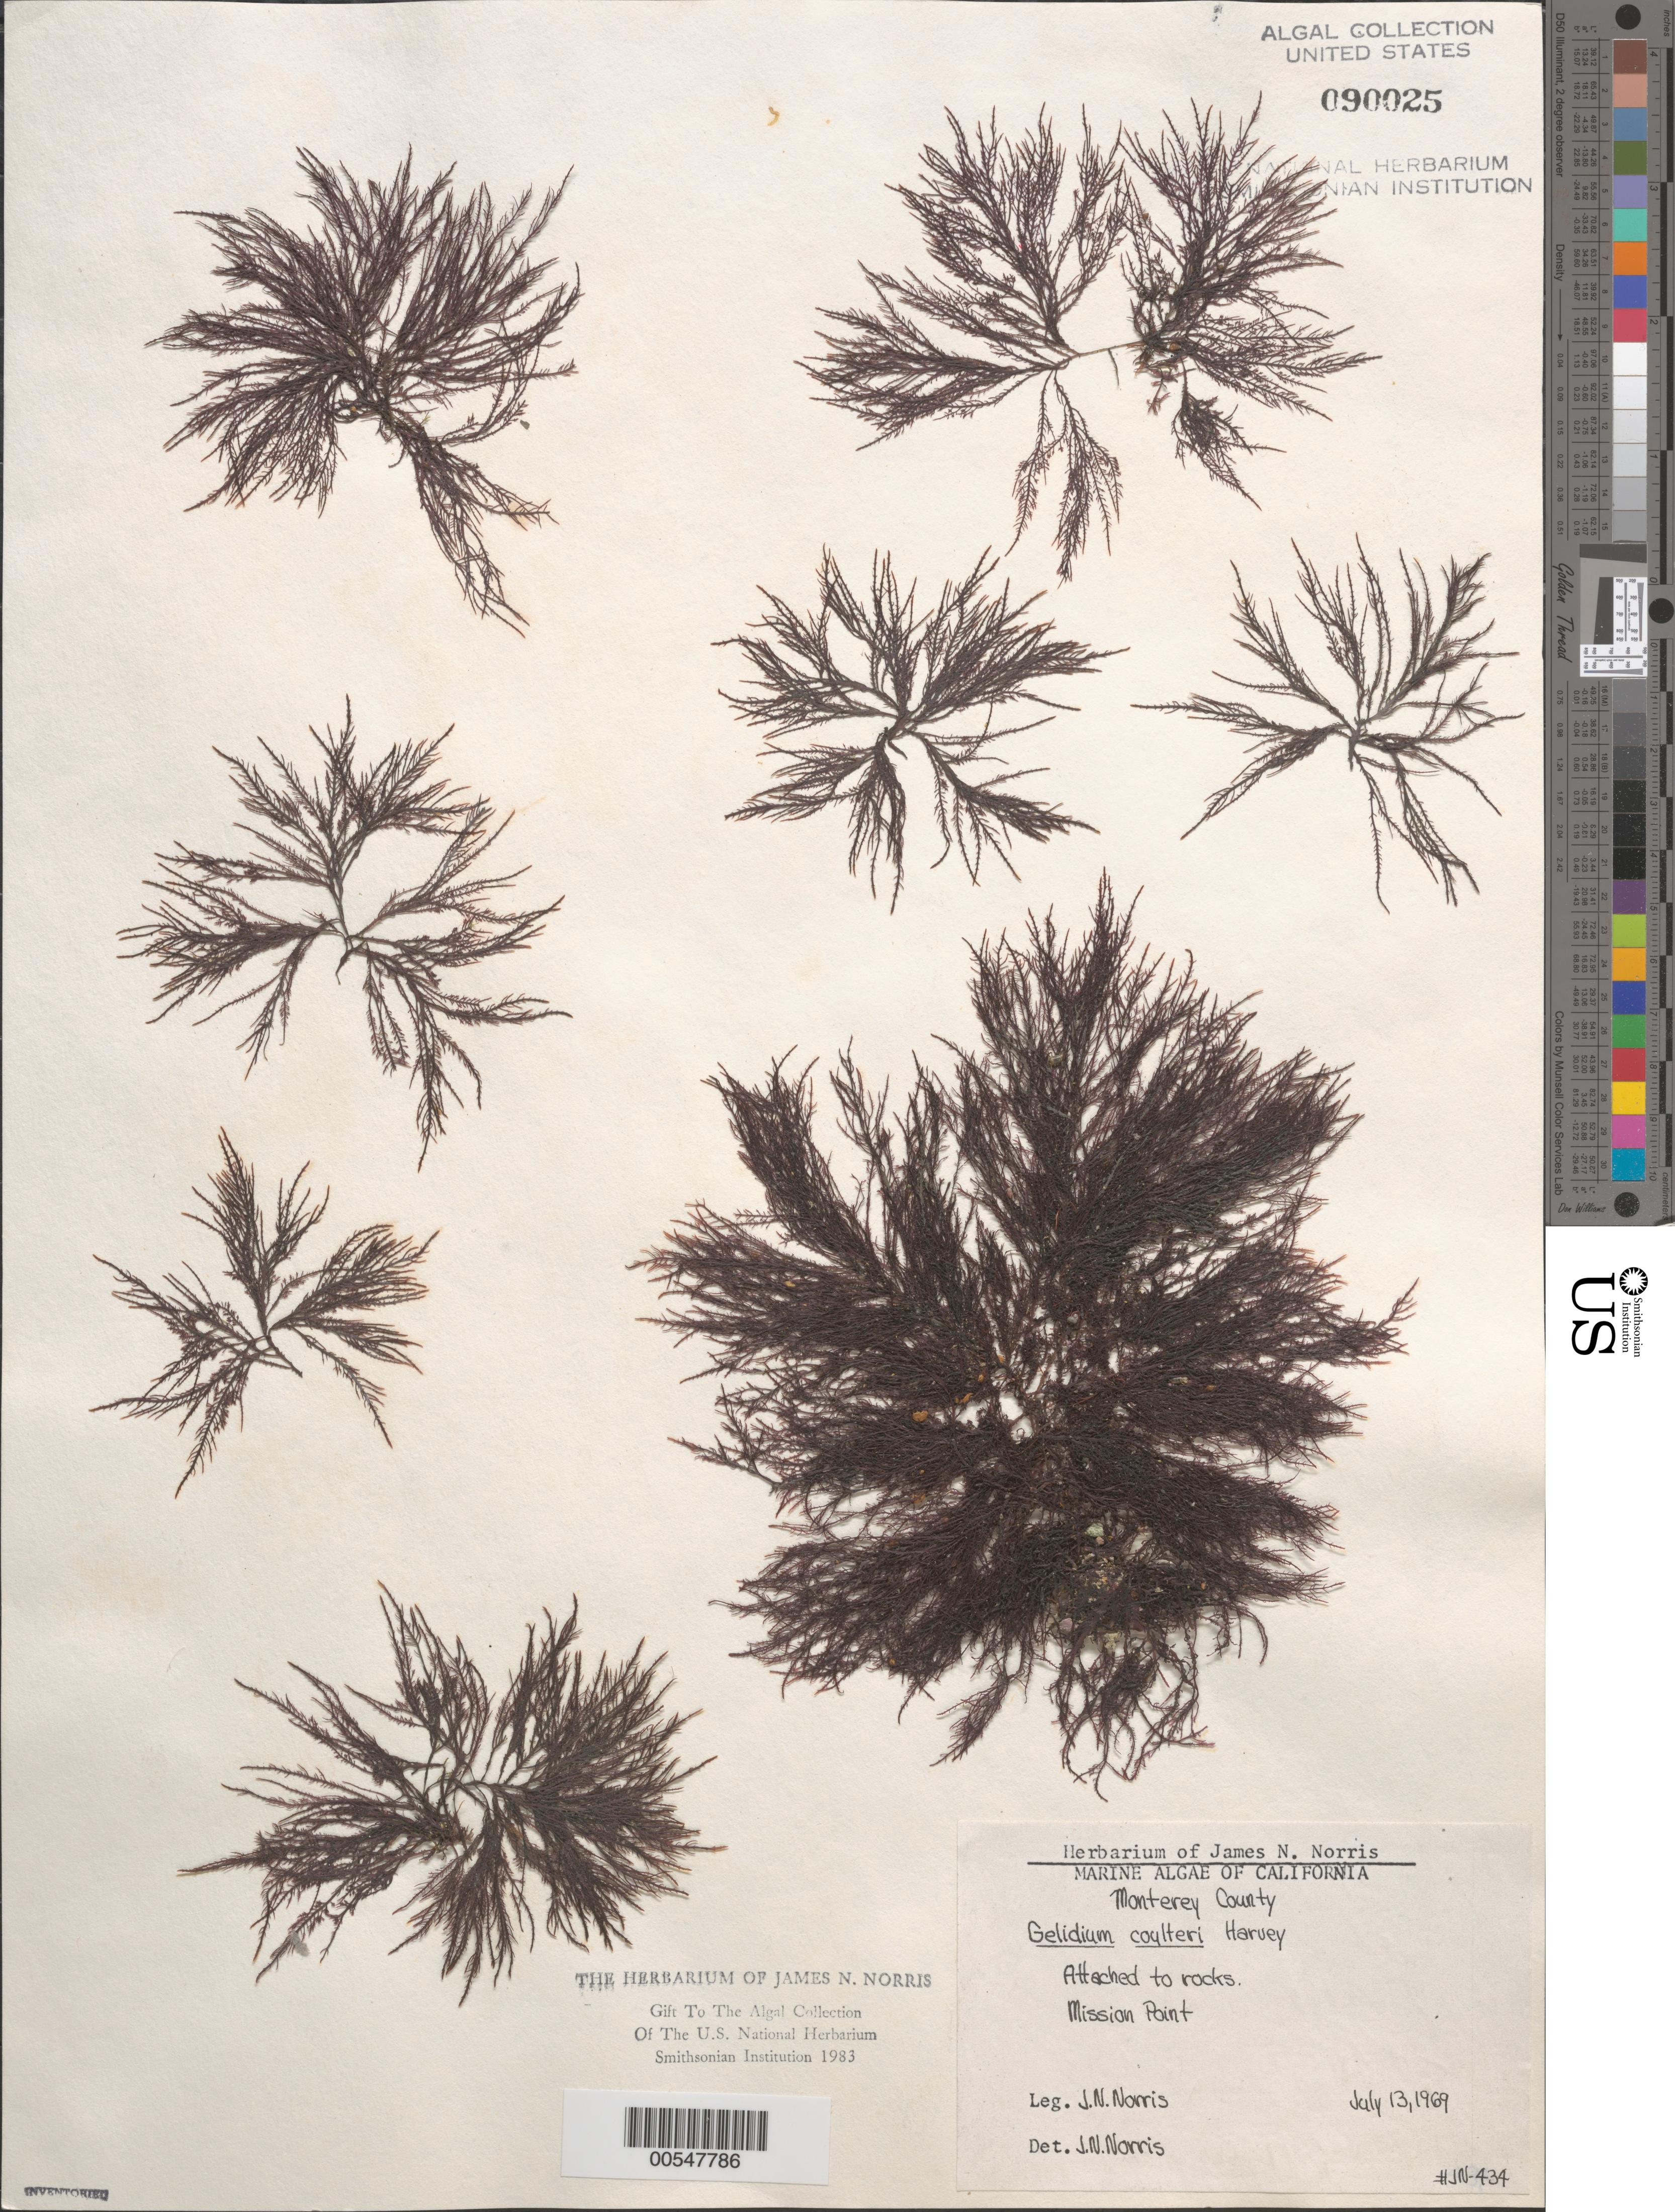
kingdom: Plantae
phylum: Rhodophyta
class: Florideophyceae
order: Gelidiales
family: Gelidiaceae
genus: Gelidium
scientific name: Gelidium coulteri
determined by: Norris, James N.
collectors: J. N. Norris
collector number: JN-434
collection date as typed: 13 Jul 1969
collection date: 1969-07-13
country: United States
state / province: California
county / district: Monterey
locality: Mission Point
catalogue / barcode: US 90025